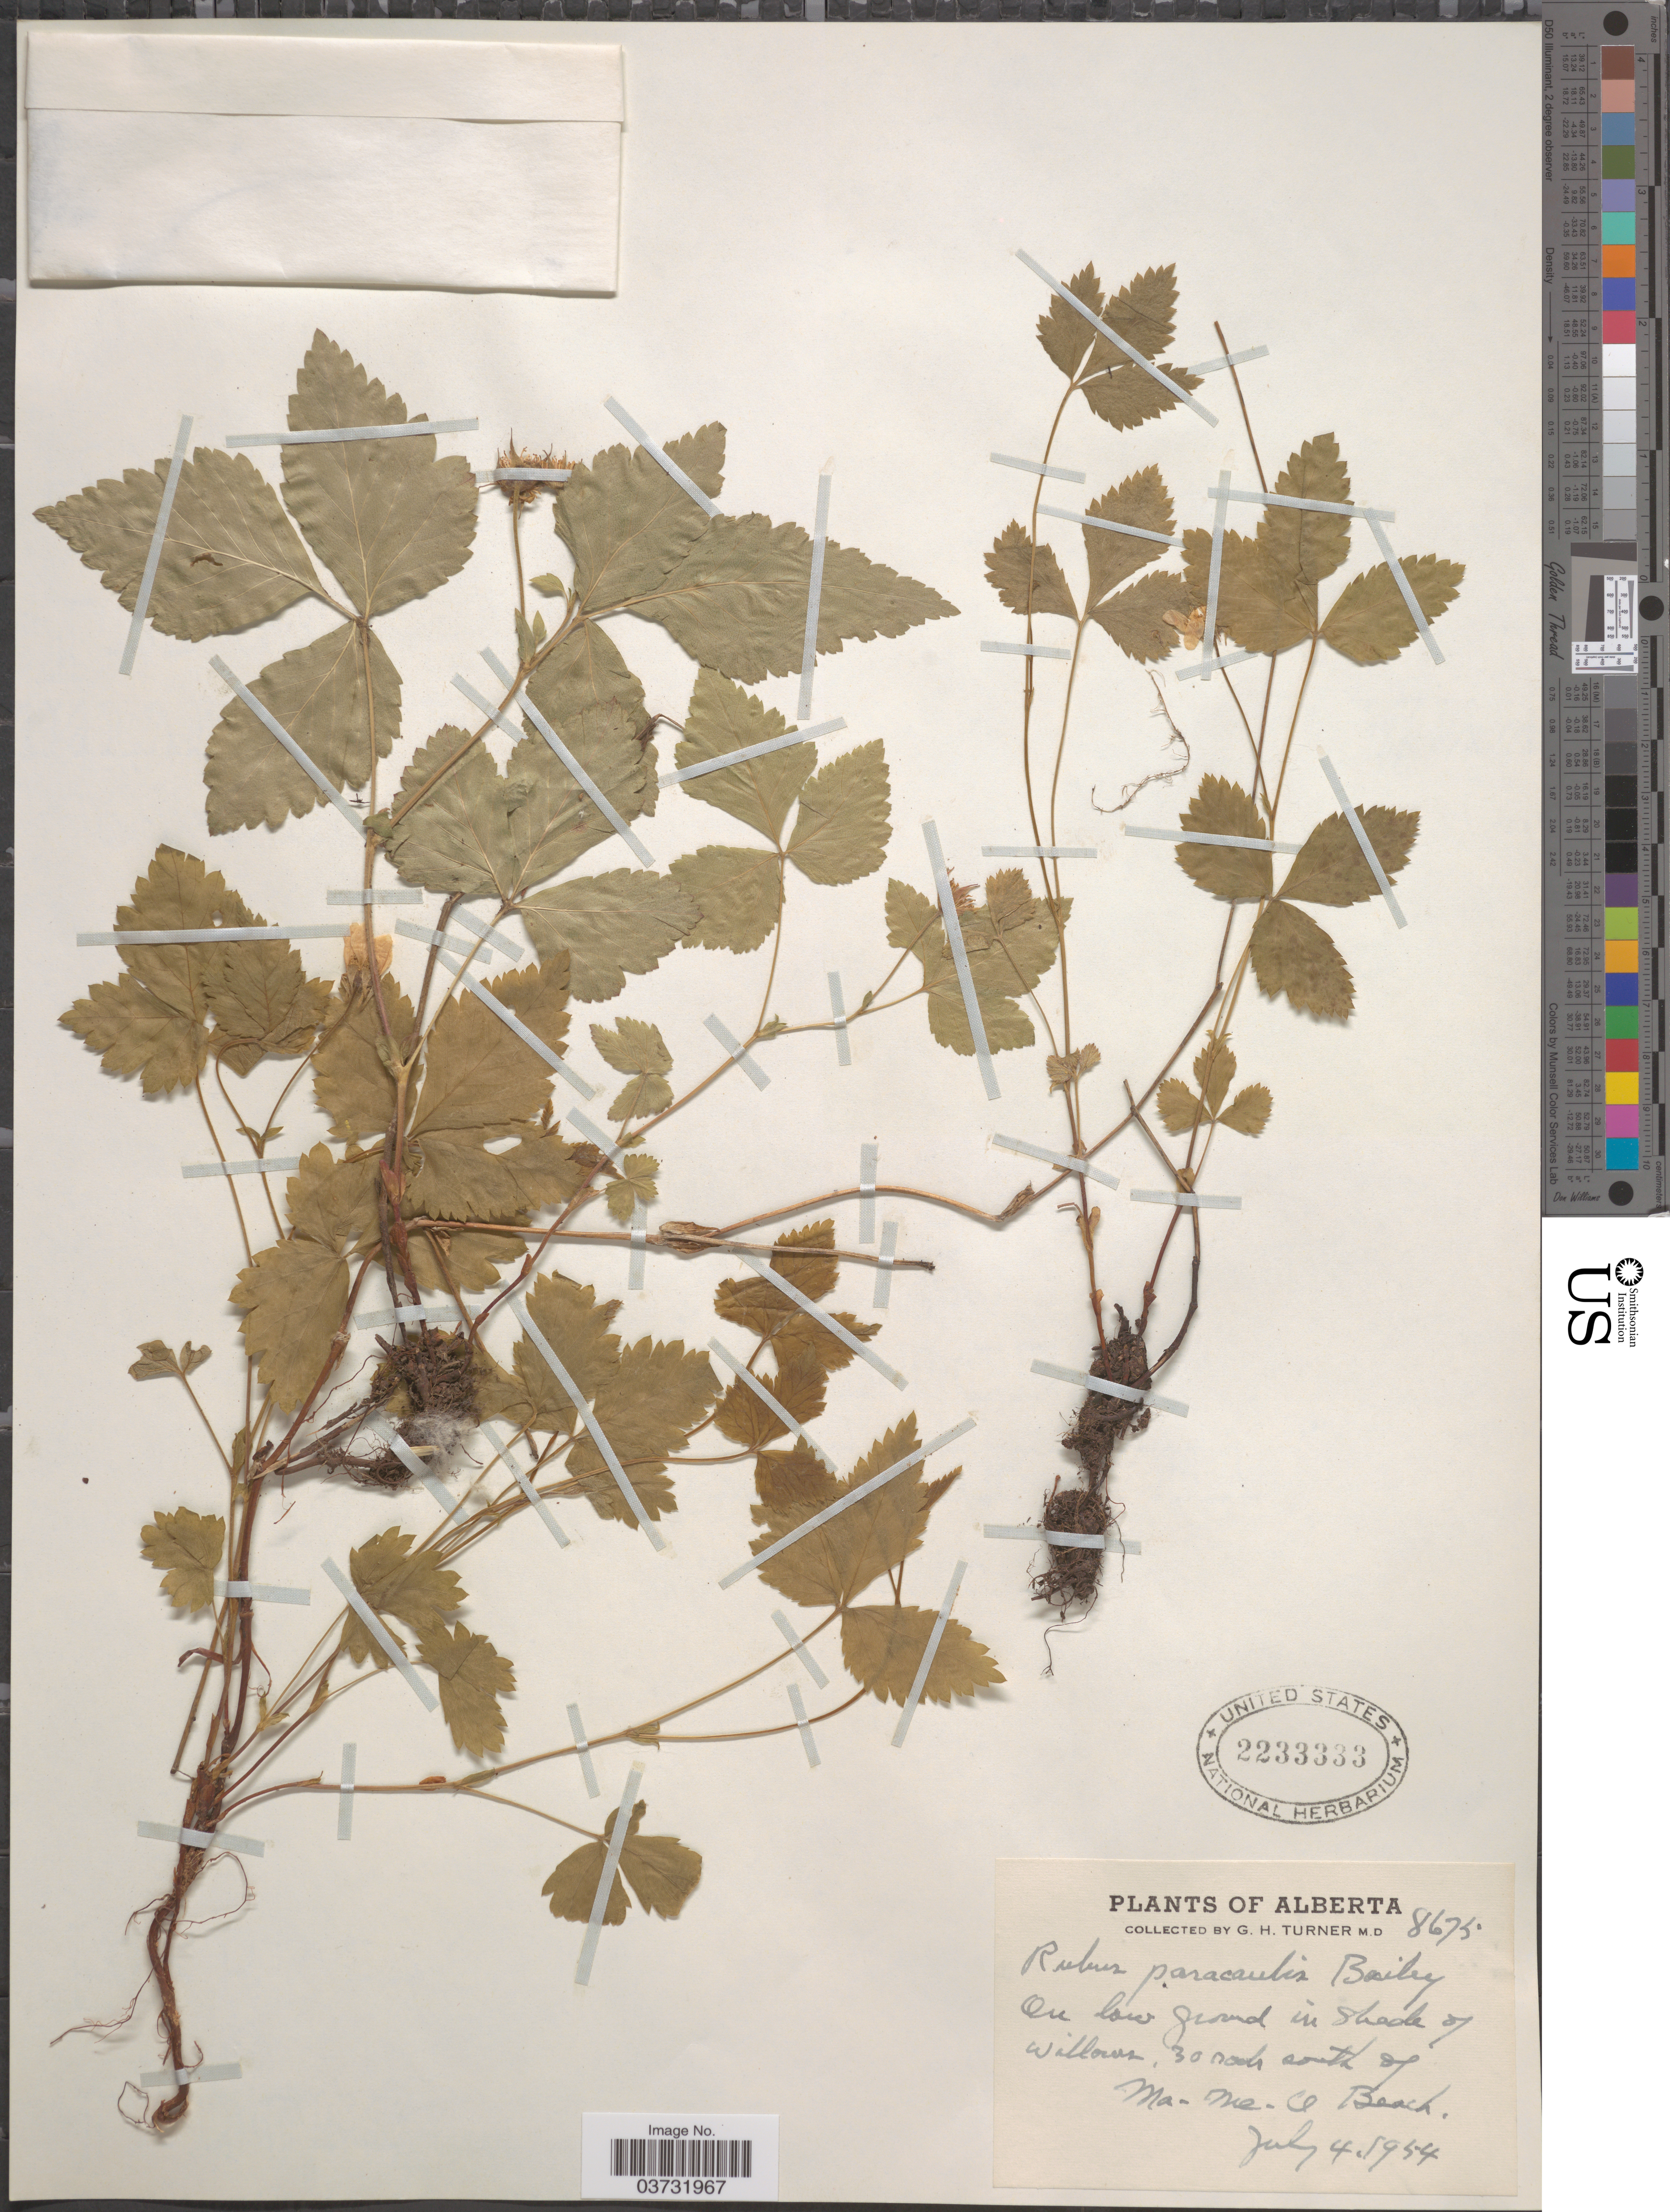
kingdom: Plantae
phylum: Tracheophyta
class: Magnoliopsida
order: Rosales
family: Rosaceae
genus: Rubus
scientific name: Rubus paracaulis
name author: L.H. Bailey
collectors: G. H. Turner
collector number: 8675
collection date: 1954-07-04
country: Canada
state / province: Alberta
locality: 30 rods south of Ma-Me-O Beach.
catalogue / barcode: US 2233333